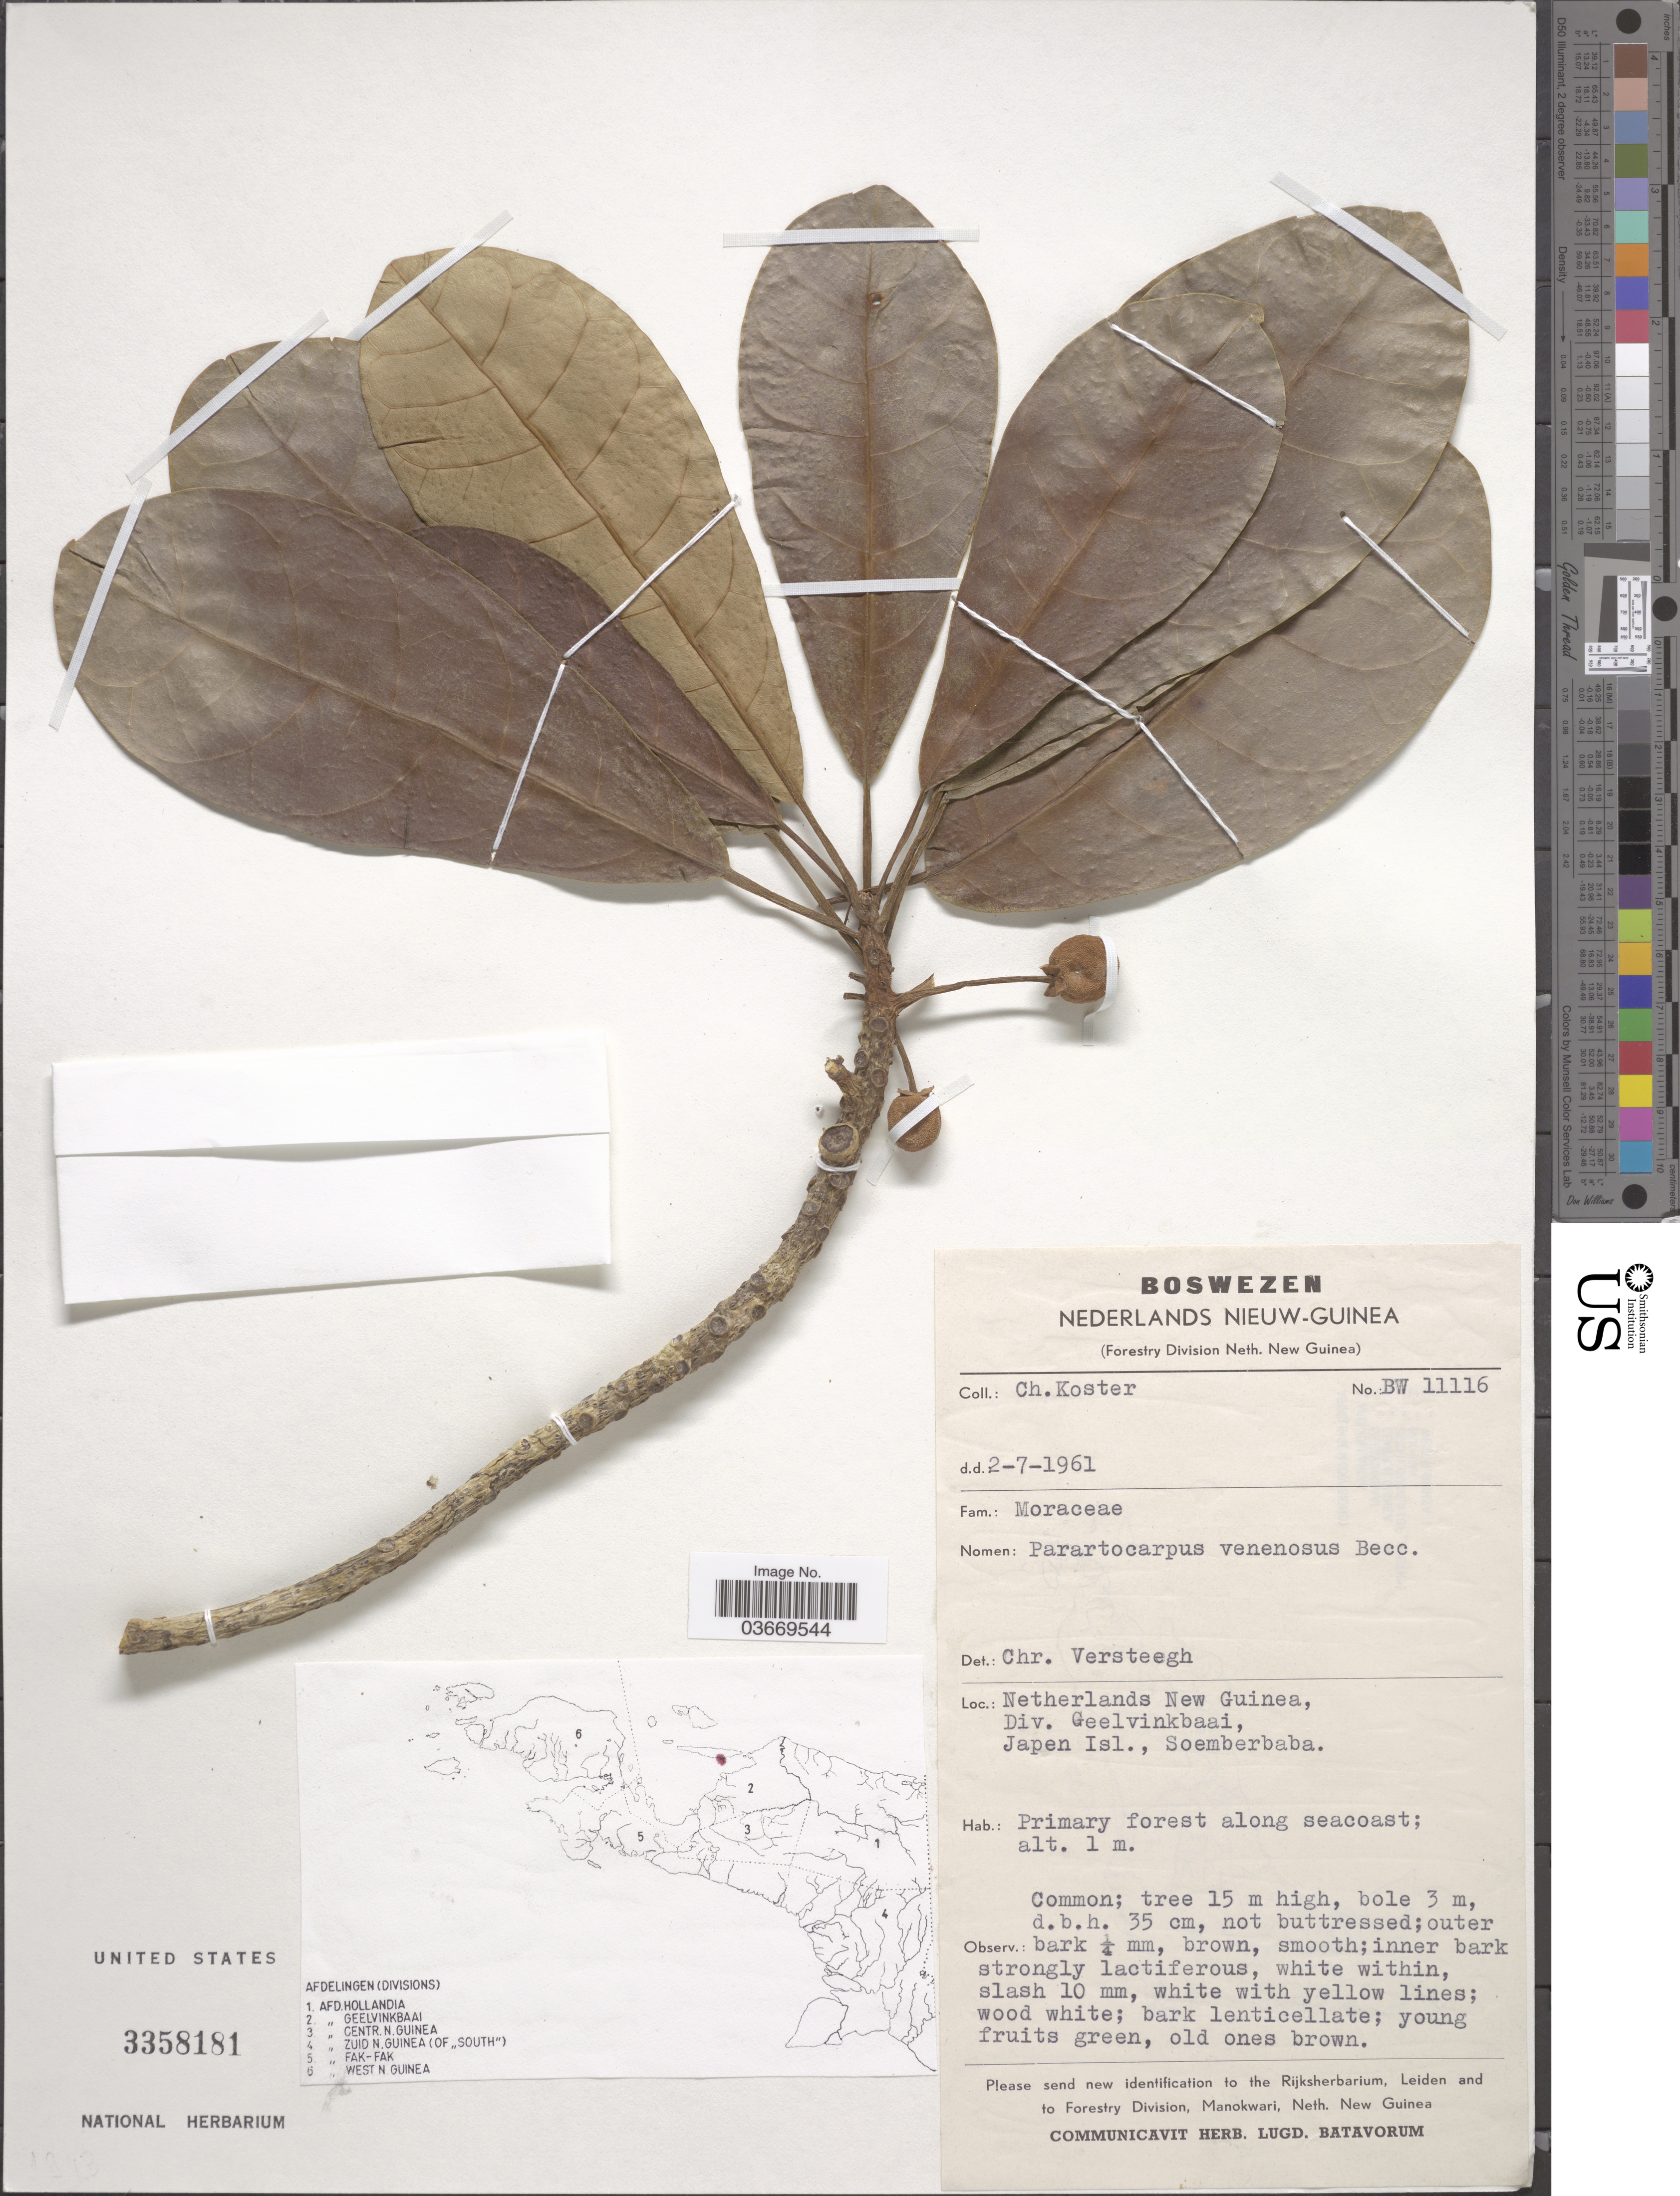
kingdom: Plantae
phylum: Tracheophyta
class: Magnoliopsida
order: Rosales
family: Moraceae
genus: Parartocarpus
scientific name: Parartocarpus venenosus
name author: (Zoll. & Moritzi) Becc.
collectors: C. Koster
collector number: BW 11116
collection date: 1961-07-02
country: Indonesia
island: New Guinea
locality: Netherlands New Guinea, Div. Geelvinkbaai, Japen Isl., Soemberbaba.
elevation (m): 1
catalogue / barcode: US 3358181